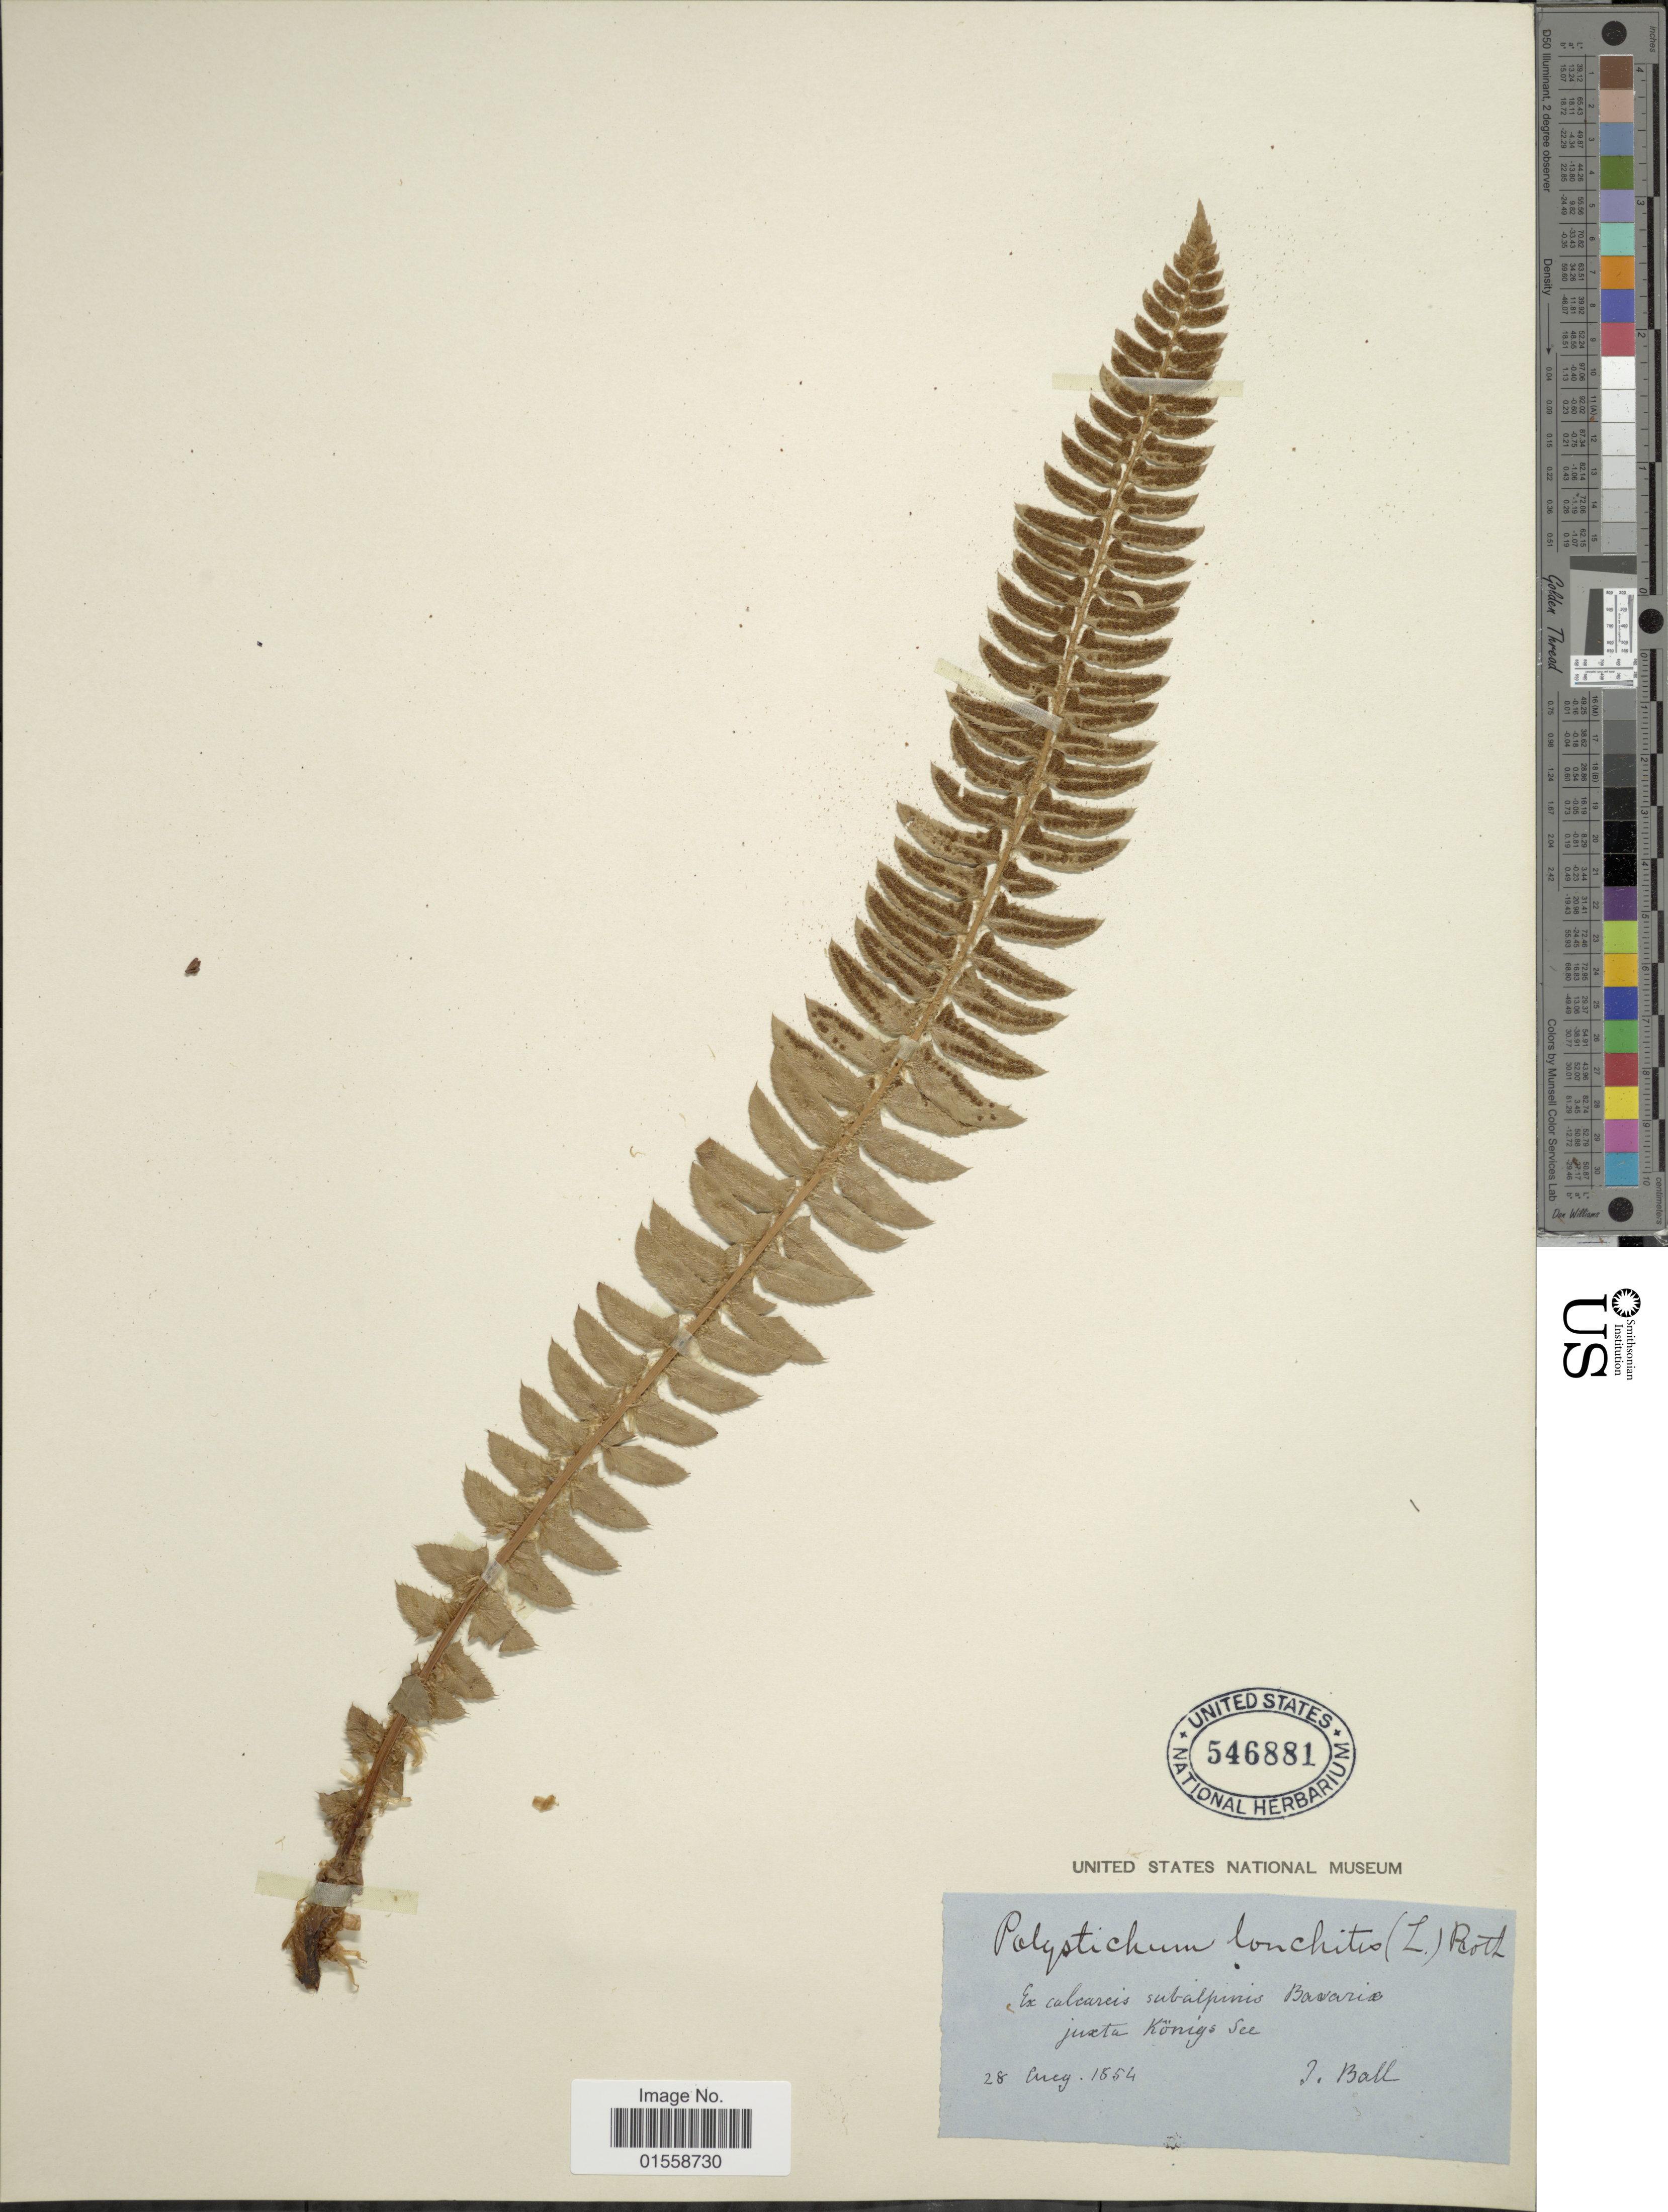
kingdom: Plantae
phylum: Tracheophyta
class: Polypodiopsida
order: Polypodiales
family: Dryopteridaceae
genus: Polystichum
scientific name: Polystichum lonchitis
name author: (Roth) L.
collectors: J. Ball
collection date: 1854-08-28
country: Germany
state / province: Bayern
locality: Juxta Konigs See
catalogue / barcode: US 546881